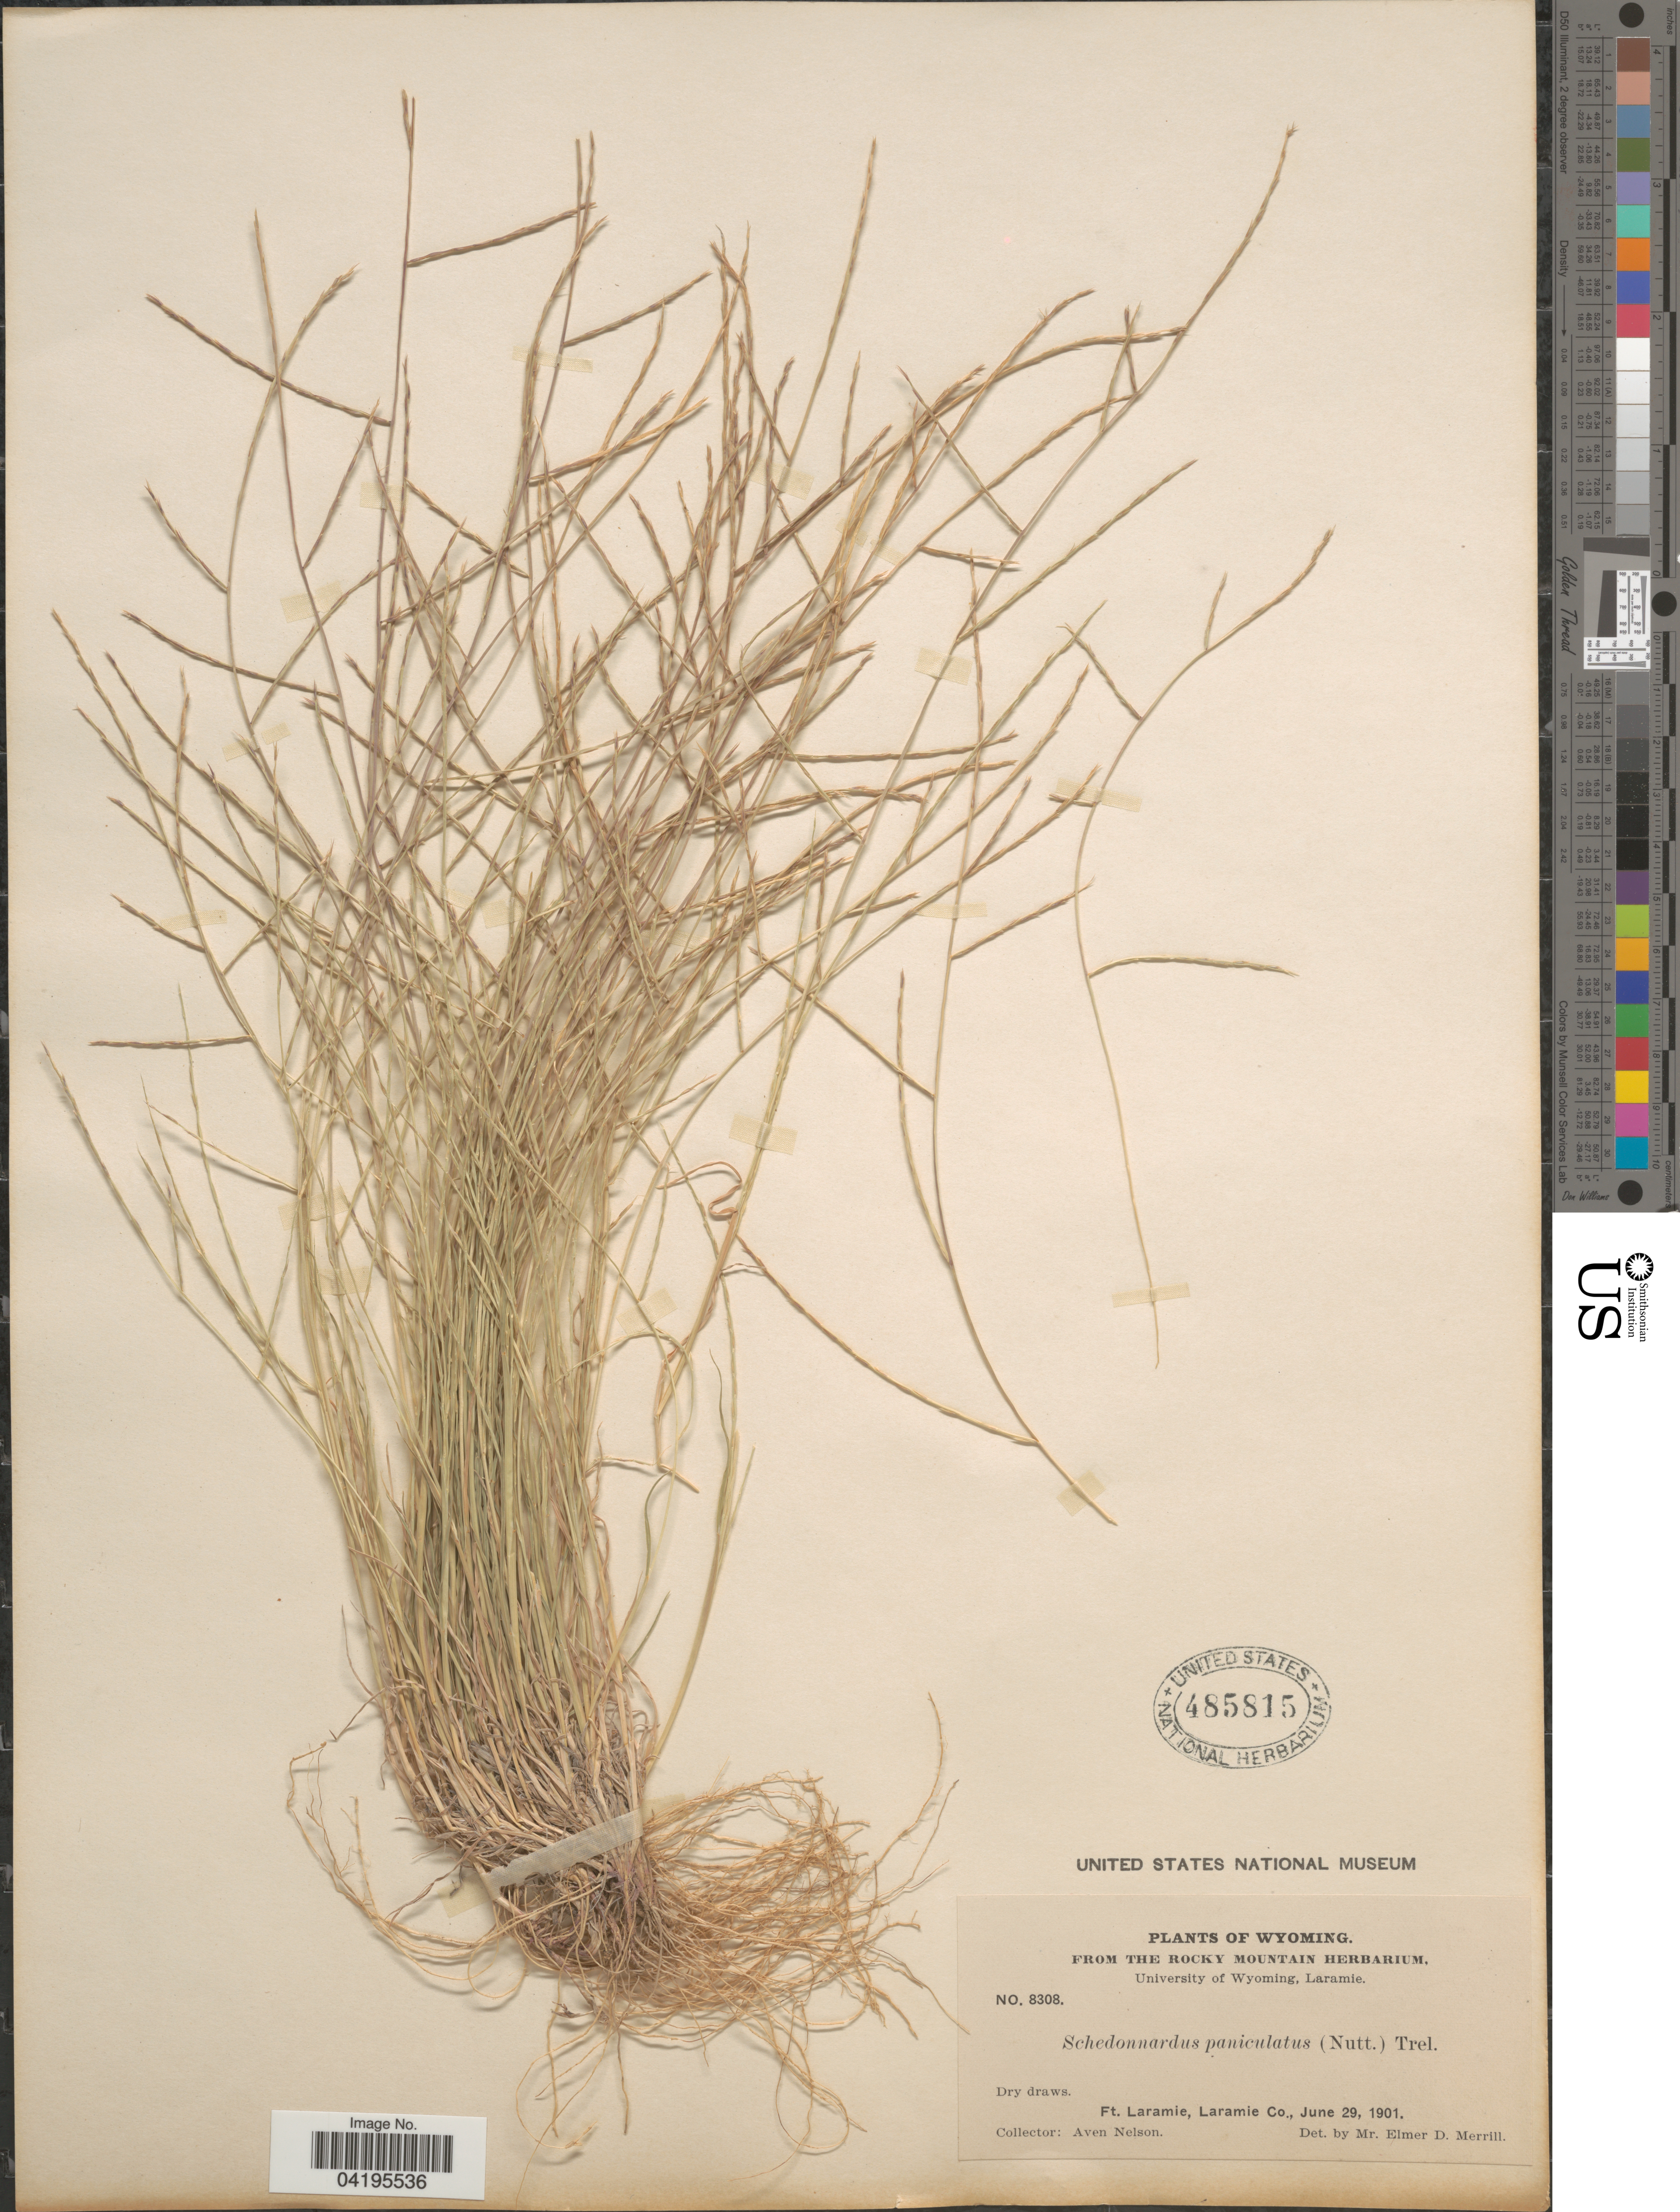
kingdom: Plantae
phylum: Tracheophyta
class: Liliopsida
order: Poales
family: Poaceae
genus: Muhlenbergia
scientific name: Muhlenbergia paniculata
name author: (Nutt.) Columbus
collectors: A. Nelson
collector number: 8308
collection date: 1901-06-29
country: United States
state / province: Wyoming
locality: Ft. Laramie, Laramie Co.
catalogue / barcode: US 485815